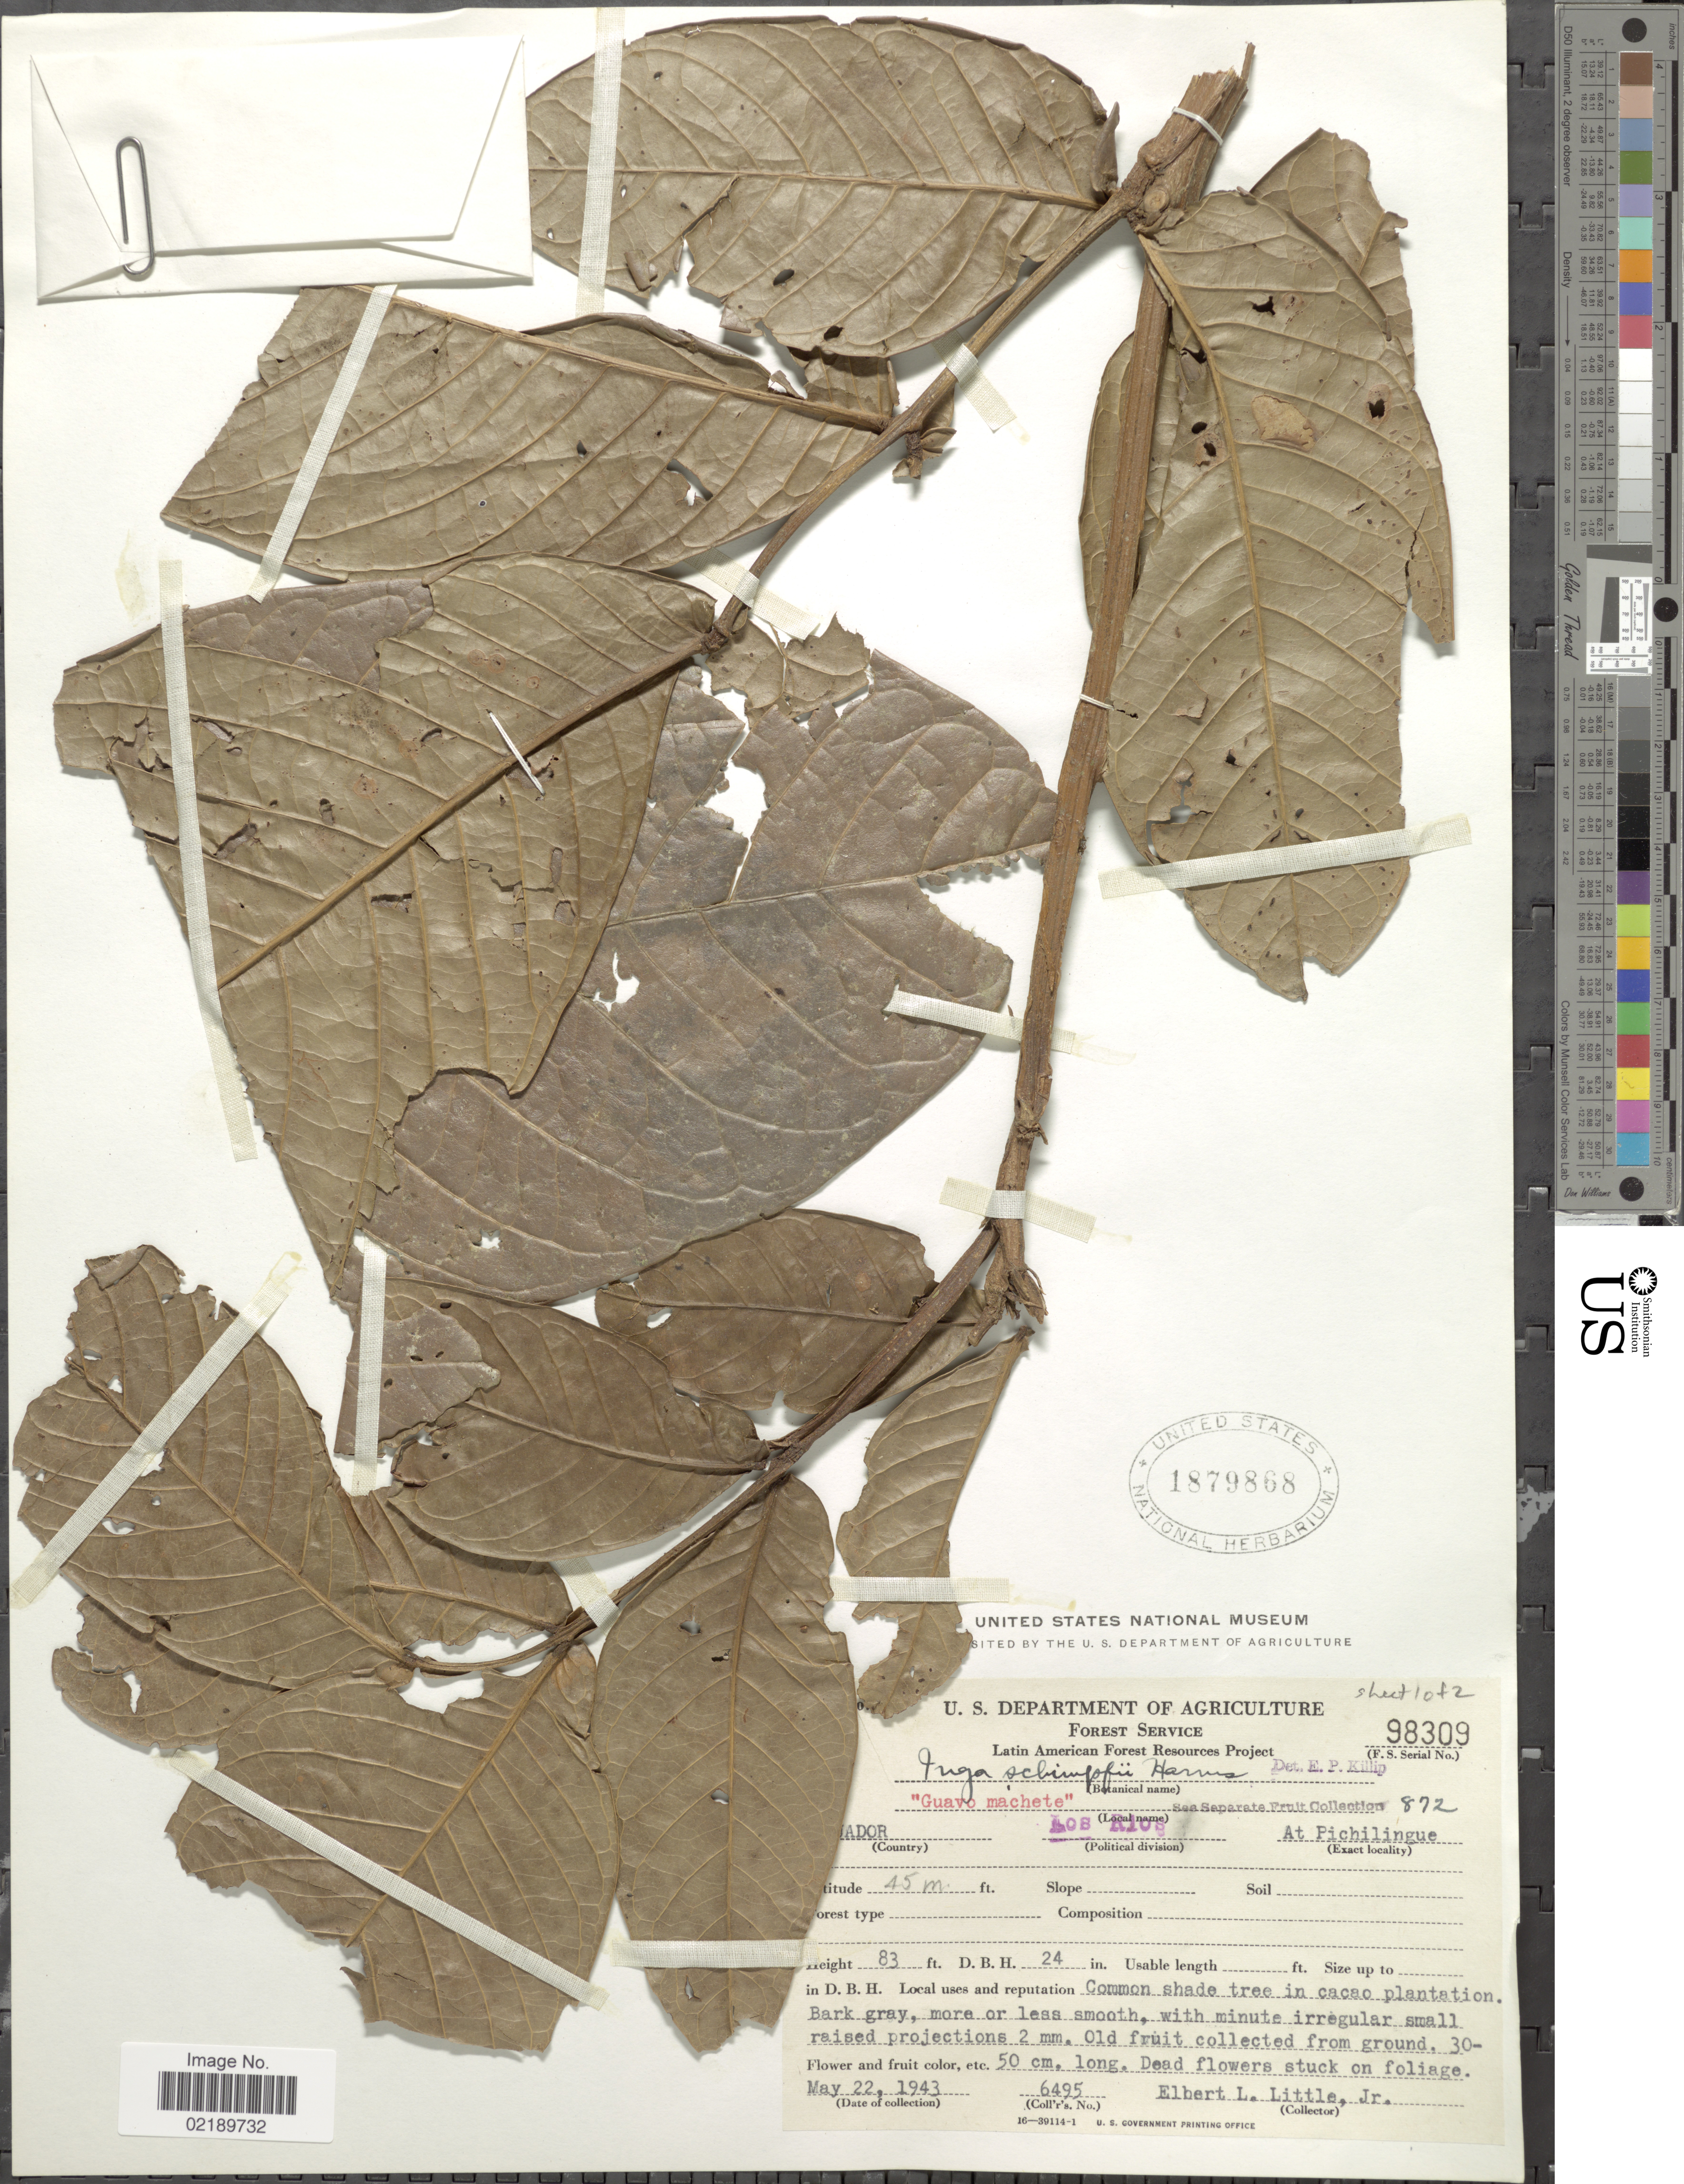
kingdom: Plantae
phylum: Tracheophyta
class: Magnoliopsida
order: Fabales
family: Fabaceae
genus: Inga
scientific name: Inga spectabilis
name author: (Vahl) Willd.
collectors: E. L. Little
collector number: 6495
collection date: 1943-05-22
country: Ecuador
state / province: Los Ríos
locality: Los Rios. At Pichilingue.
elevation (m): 45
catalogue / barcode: US 1879868